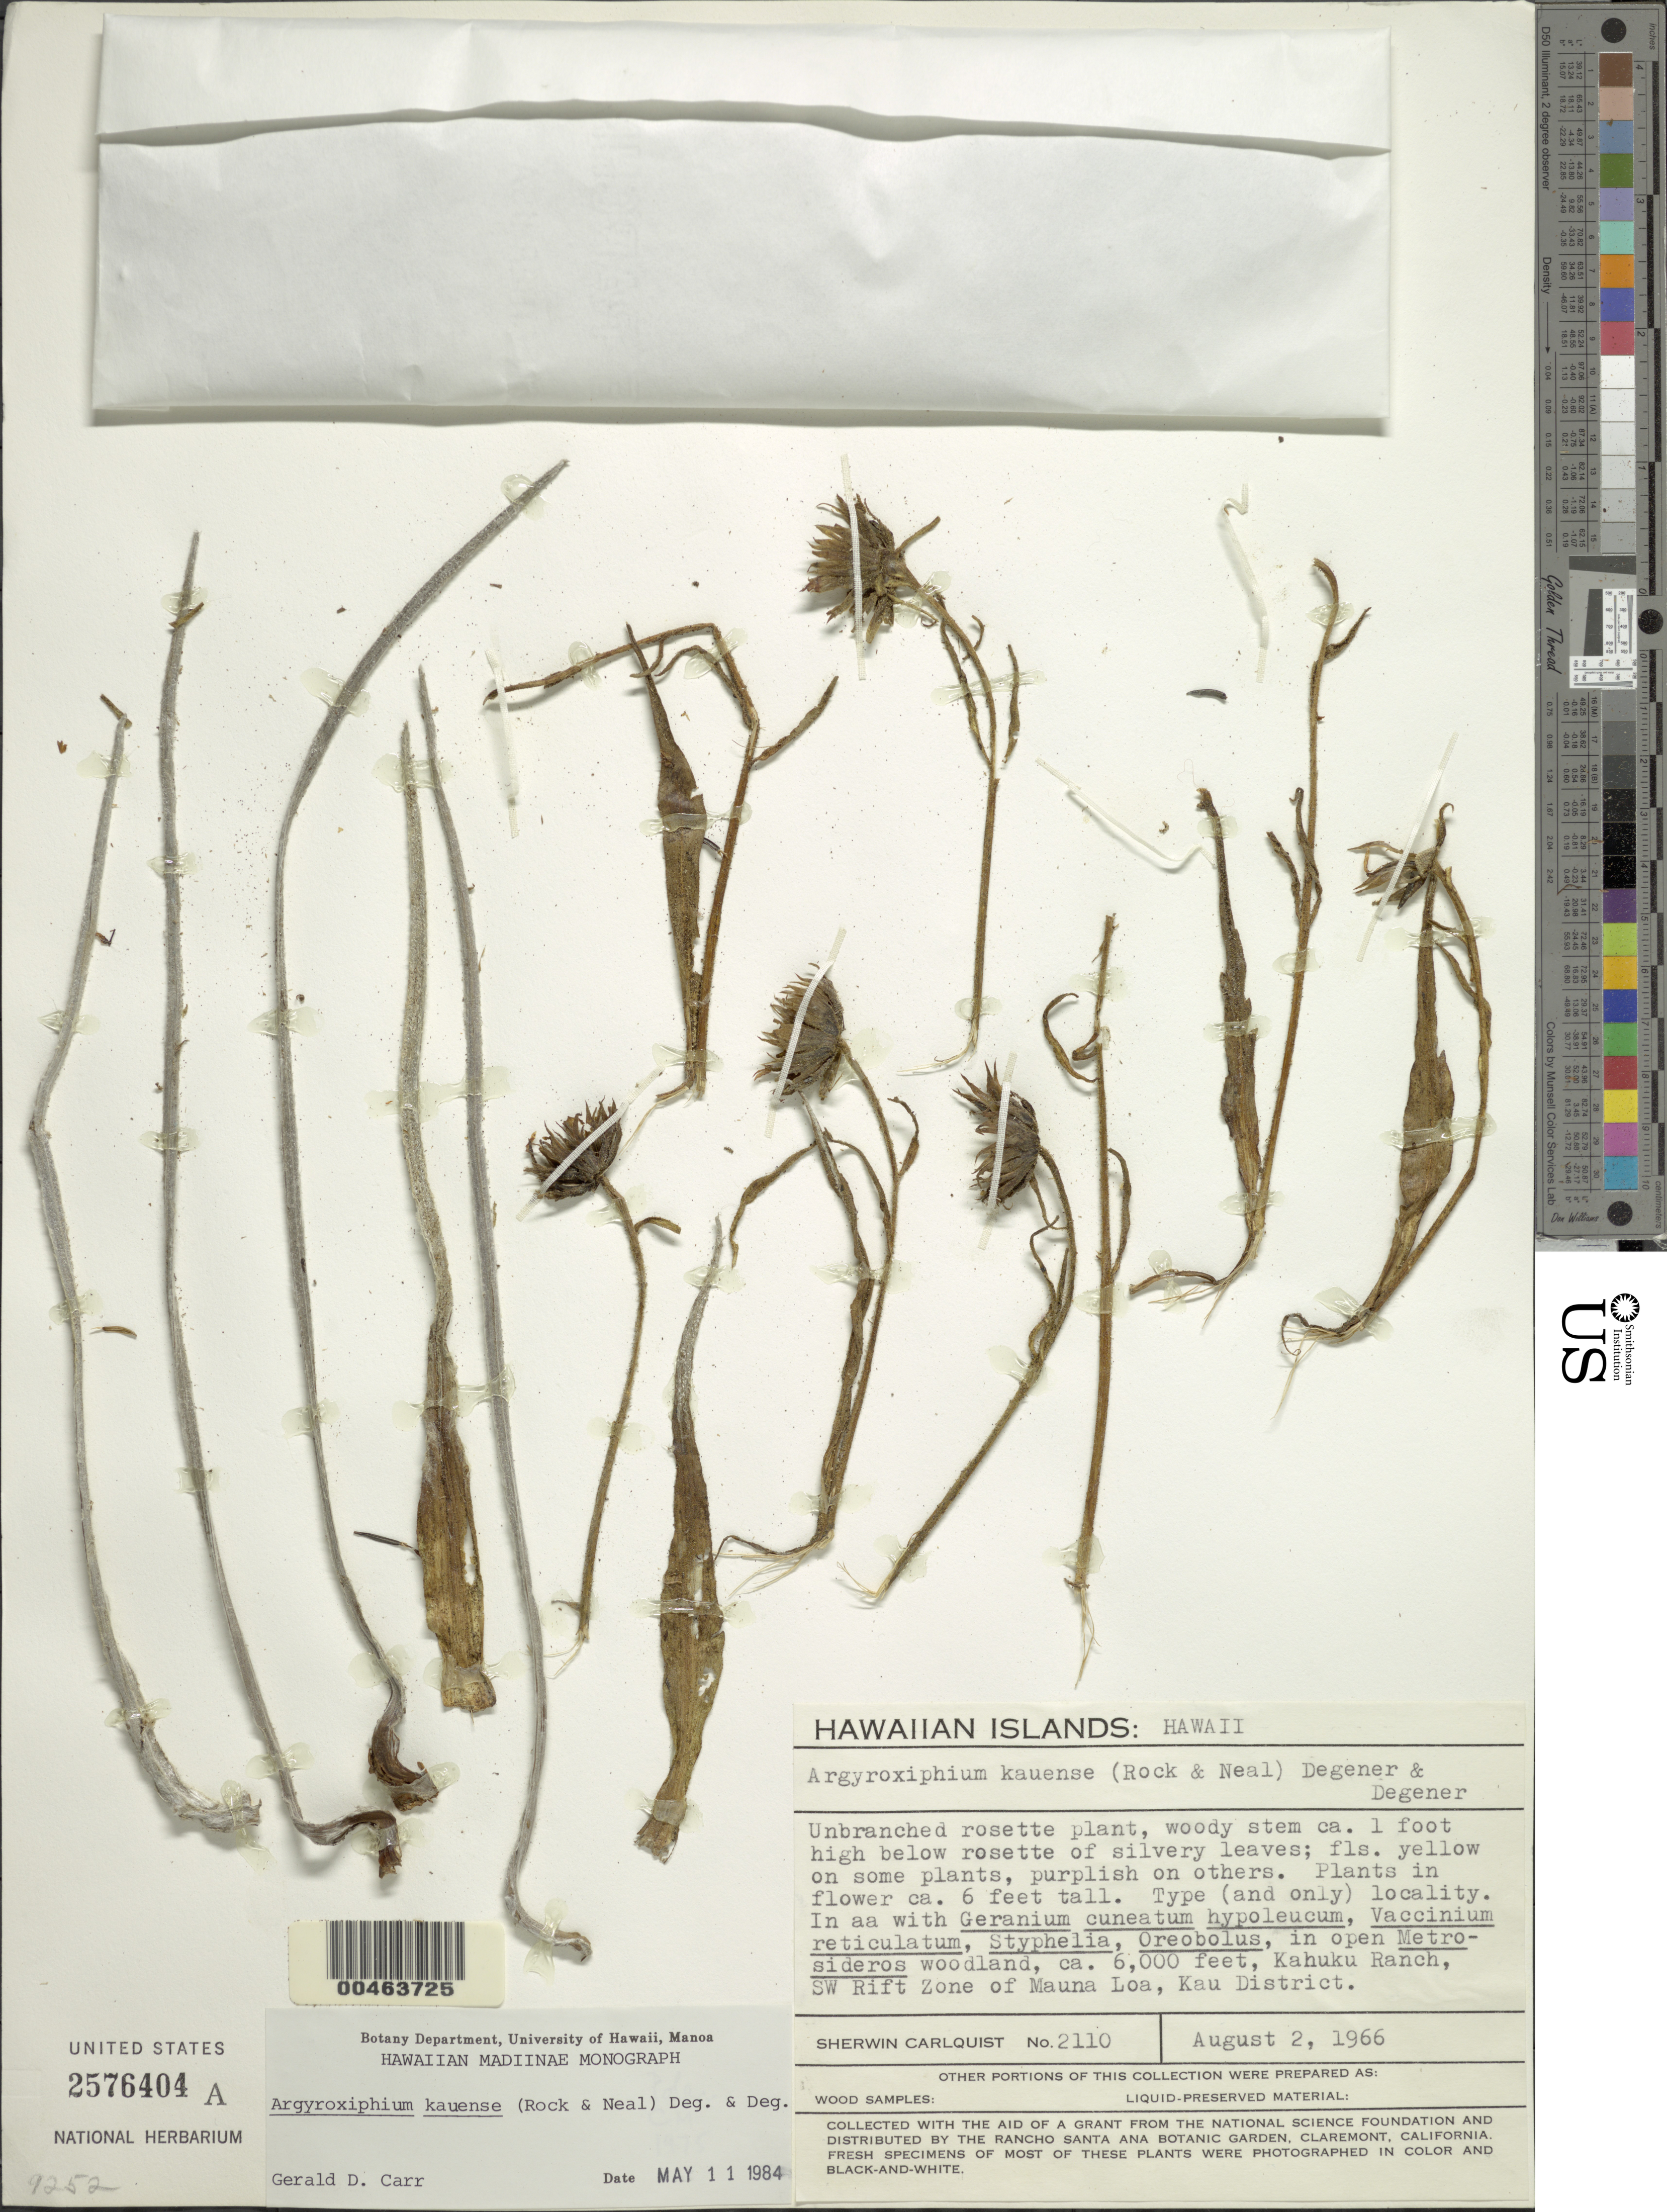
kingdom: Plantae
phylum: Tracheophyta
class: Magnoliopsida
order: Asterales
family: Asteraceae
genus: Argyroxiphium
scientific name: Argyroxiphium kauense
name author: (Rock & Neal) O. Deg. & I. Deg.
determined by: Carr, G. D.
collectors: S. Carlquist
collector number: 2110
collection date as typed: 2 Aug 1966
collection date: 1966-08-02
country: United States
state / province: Hawaii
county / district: Hawaii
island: Hawaii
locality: Kahuku Ranch, SW Rift Zone of Mauna Loa, Kau District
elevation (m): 1829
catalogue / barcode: US 2576404A